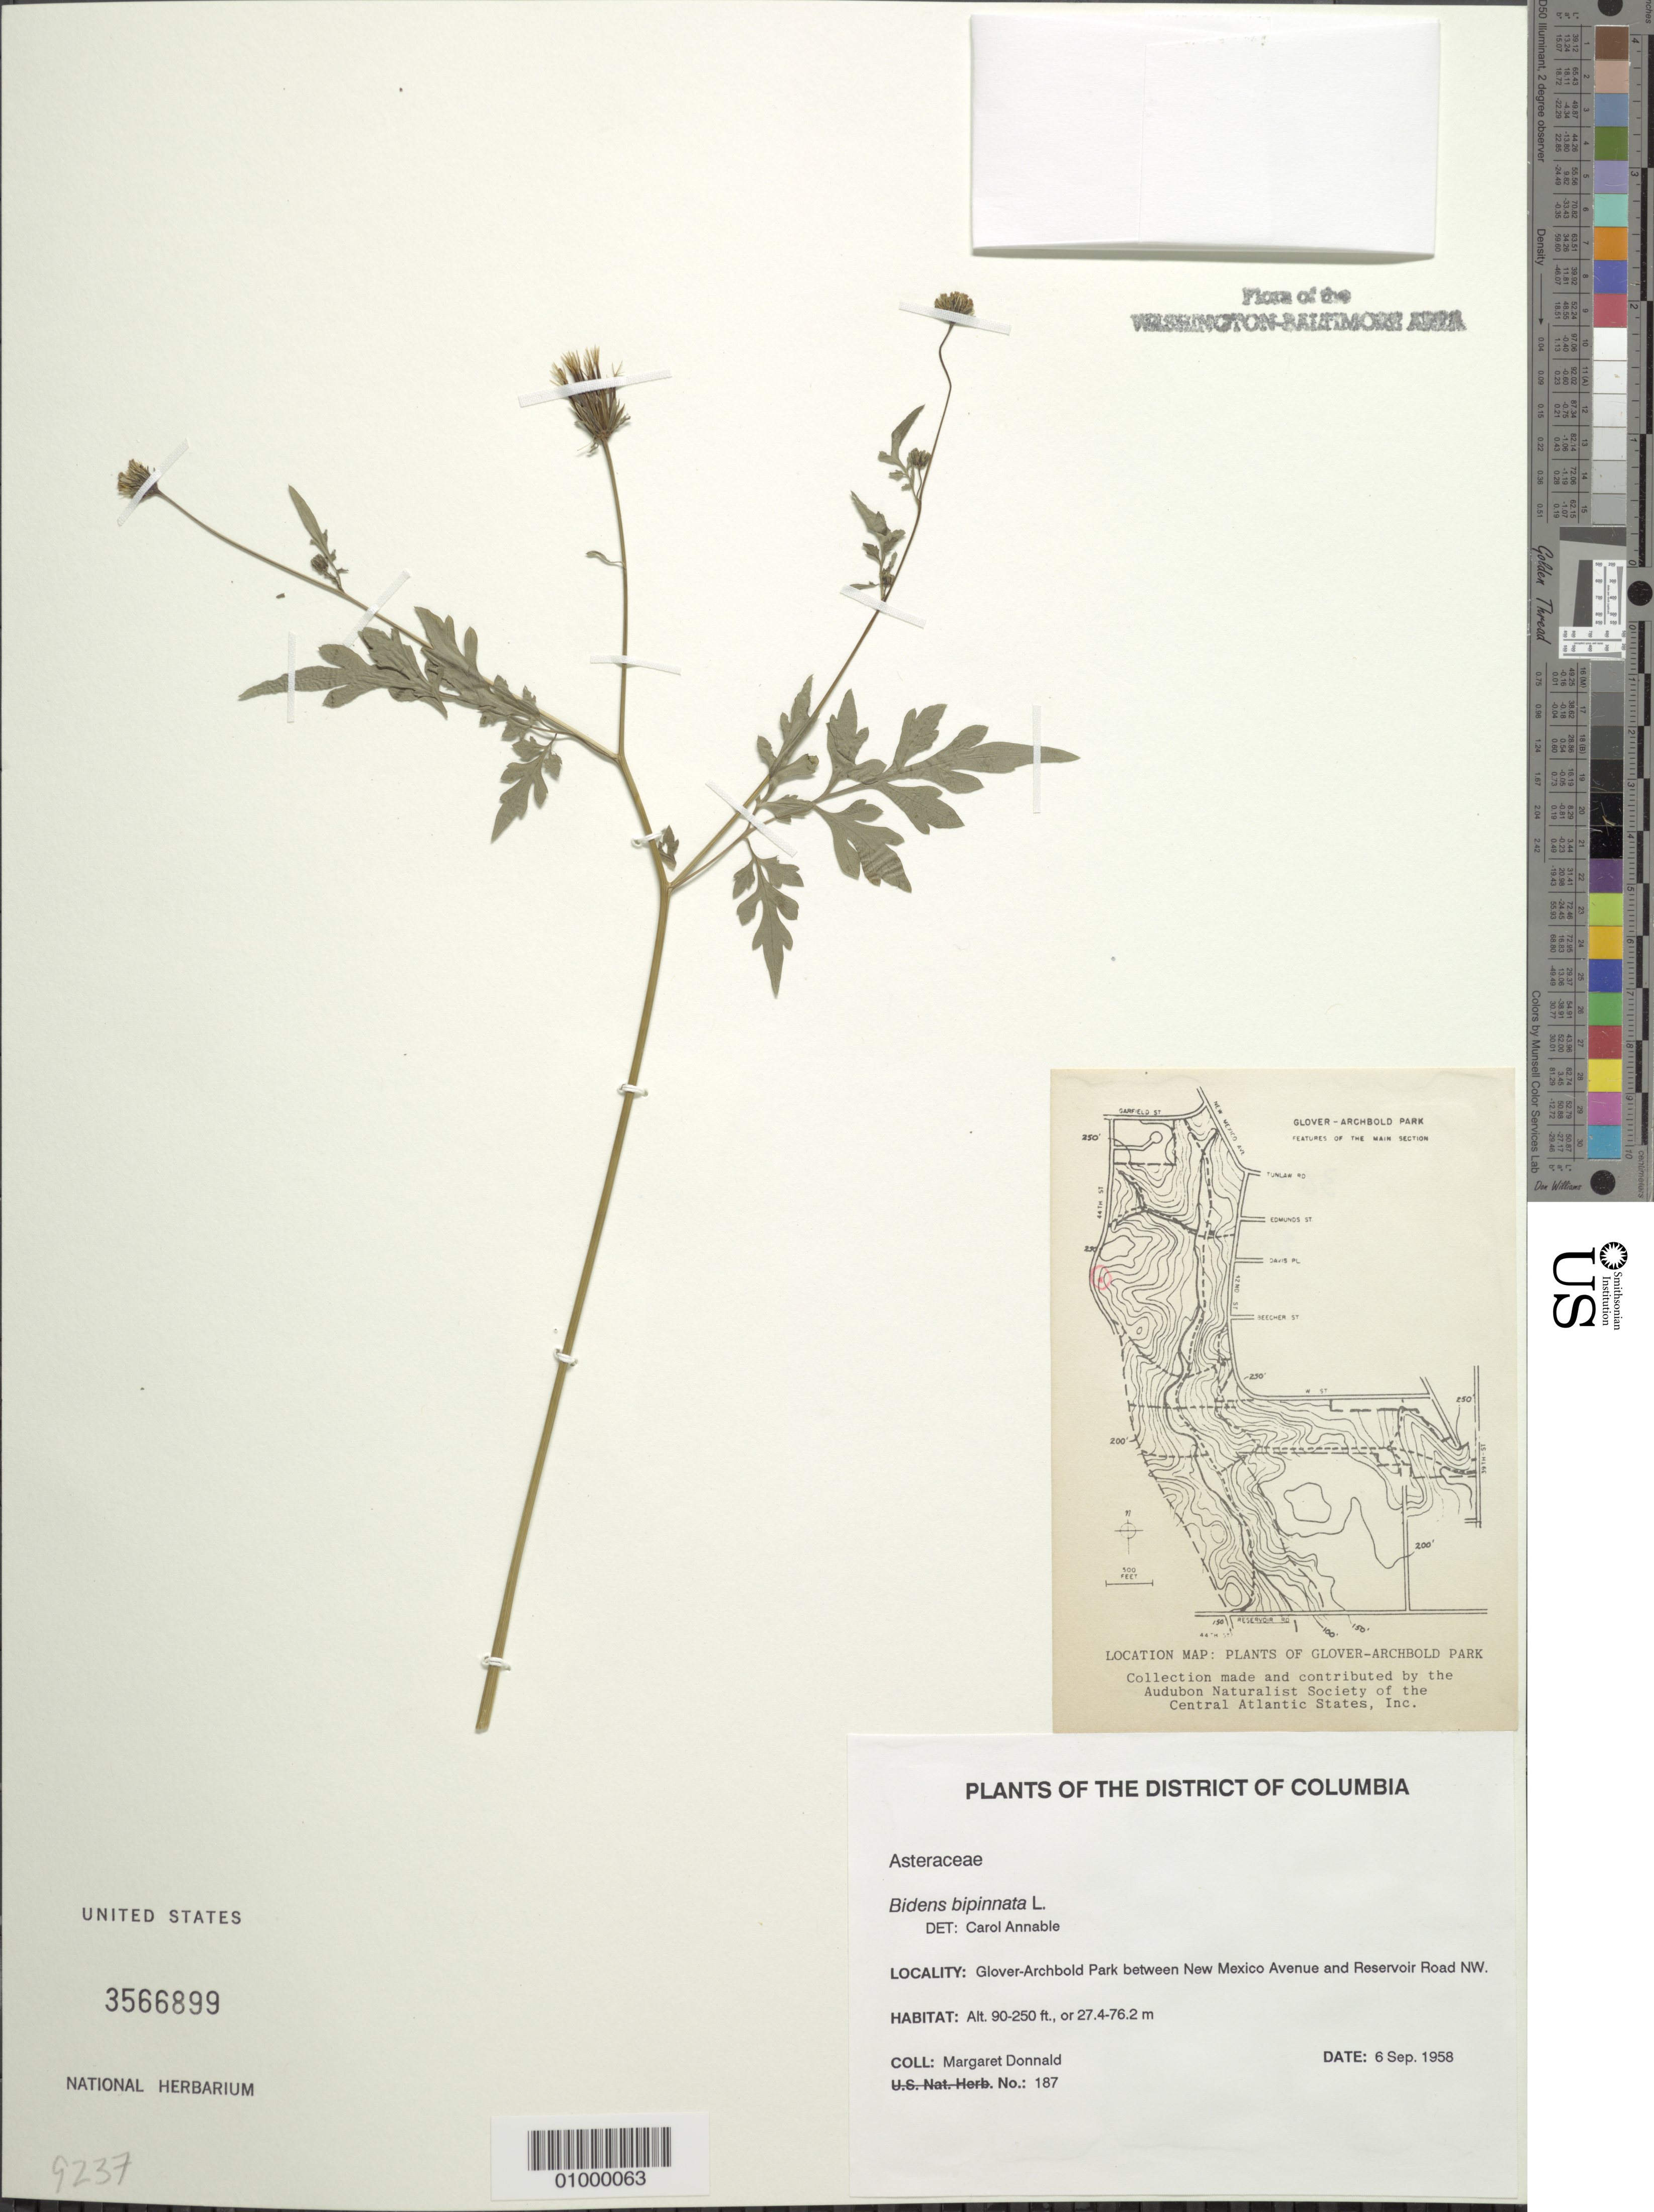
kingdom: Plantae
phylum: Tracheophyta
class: Magnoliopsida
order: Asterales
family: Asteraceae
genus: Bidens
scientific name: Bidens bipinnata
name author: L.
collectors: M. Donnald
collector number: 187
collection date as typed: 6 Sep 1958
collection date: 1958-09-06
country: United States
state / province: District of Columbia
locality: Glover-Archbold Park between New Mexico Avenue and Reservoir Road NW.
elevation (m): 27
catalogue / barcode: US 3566899